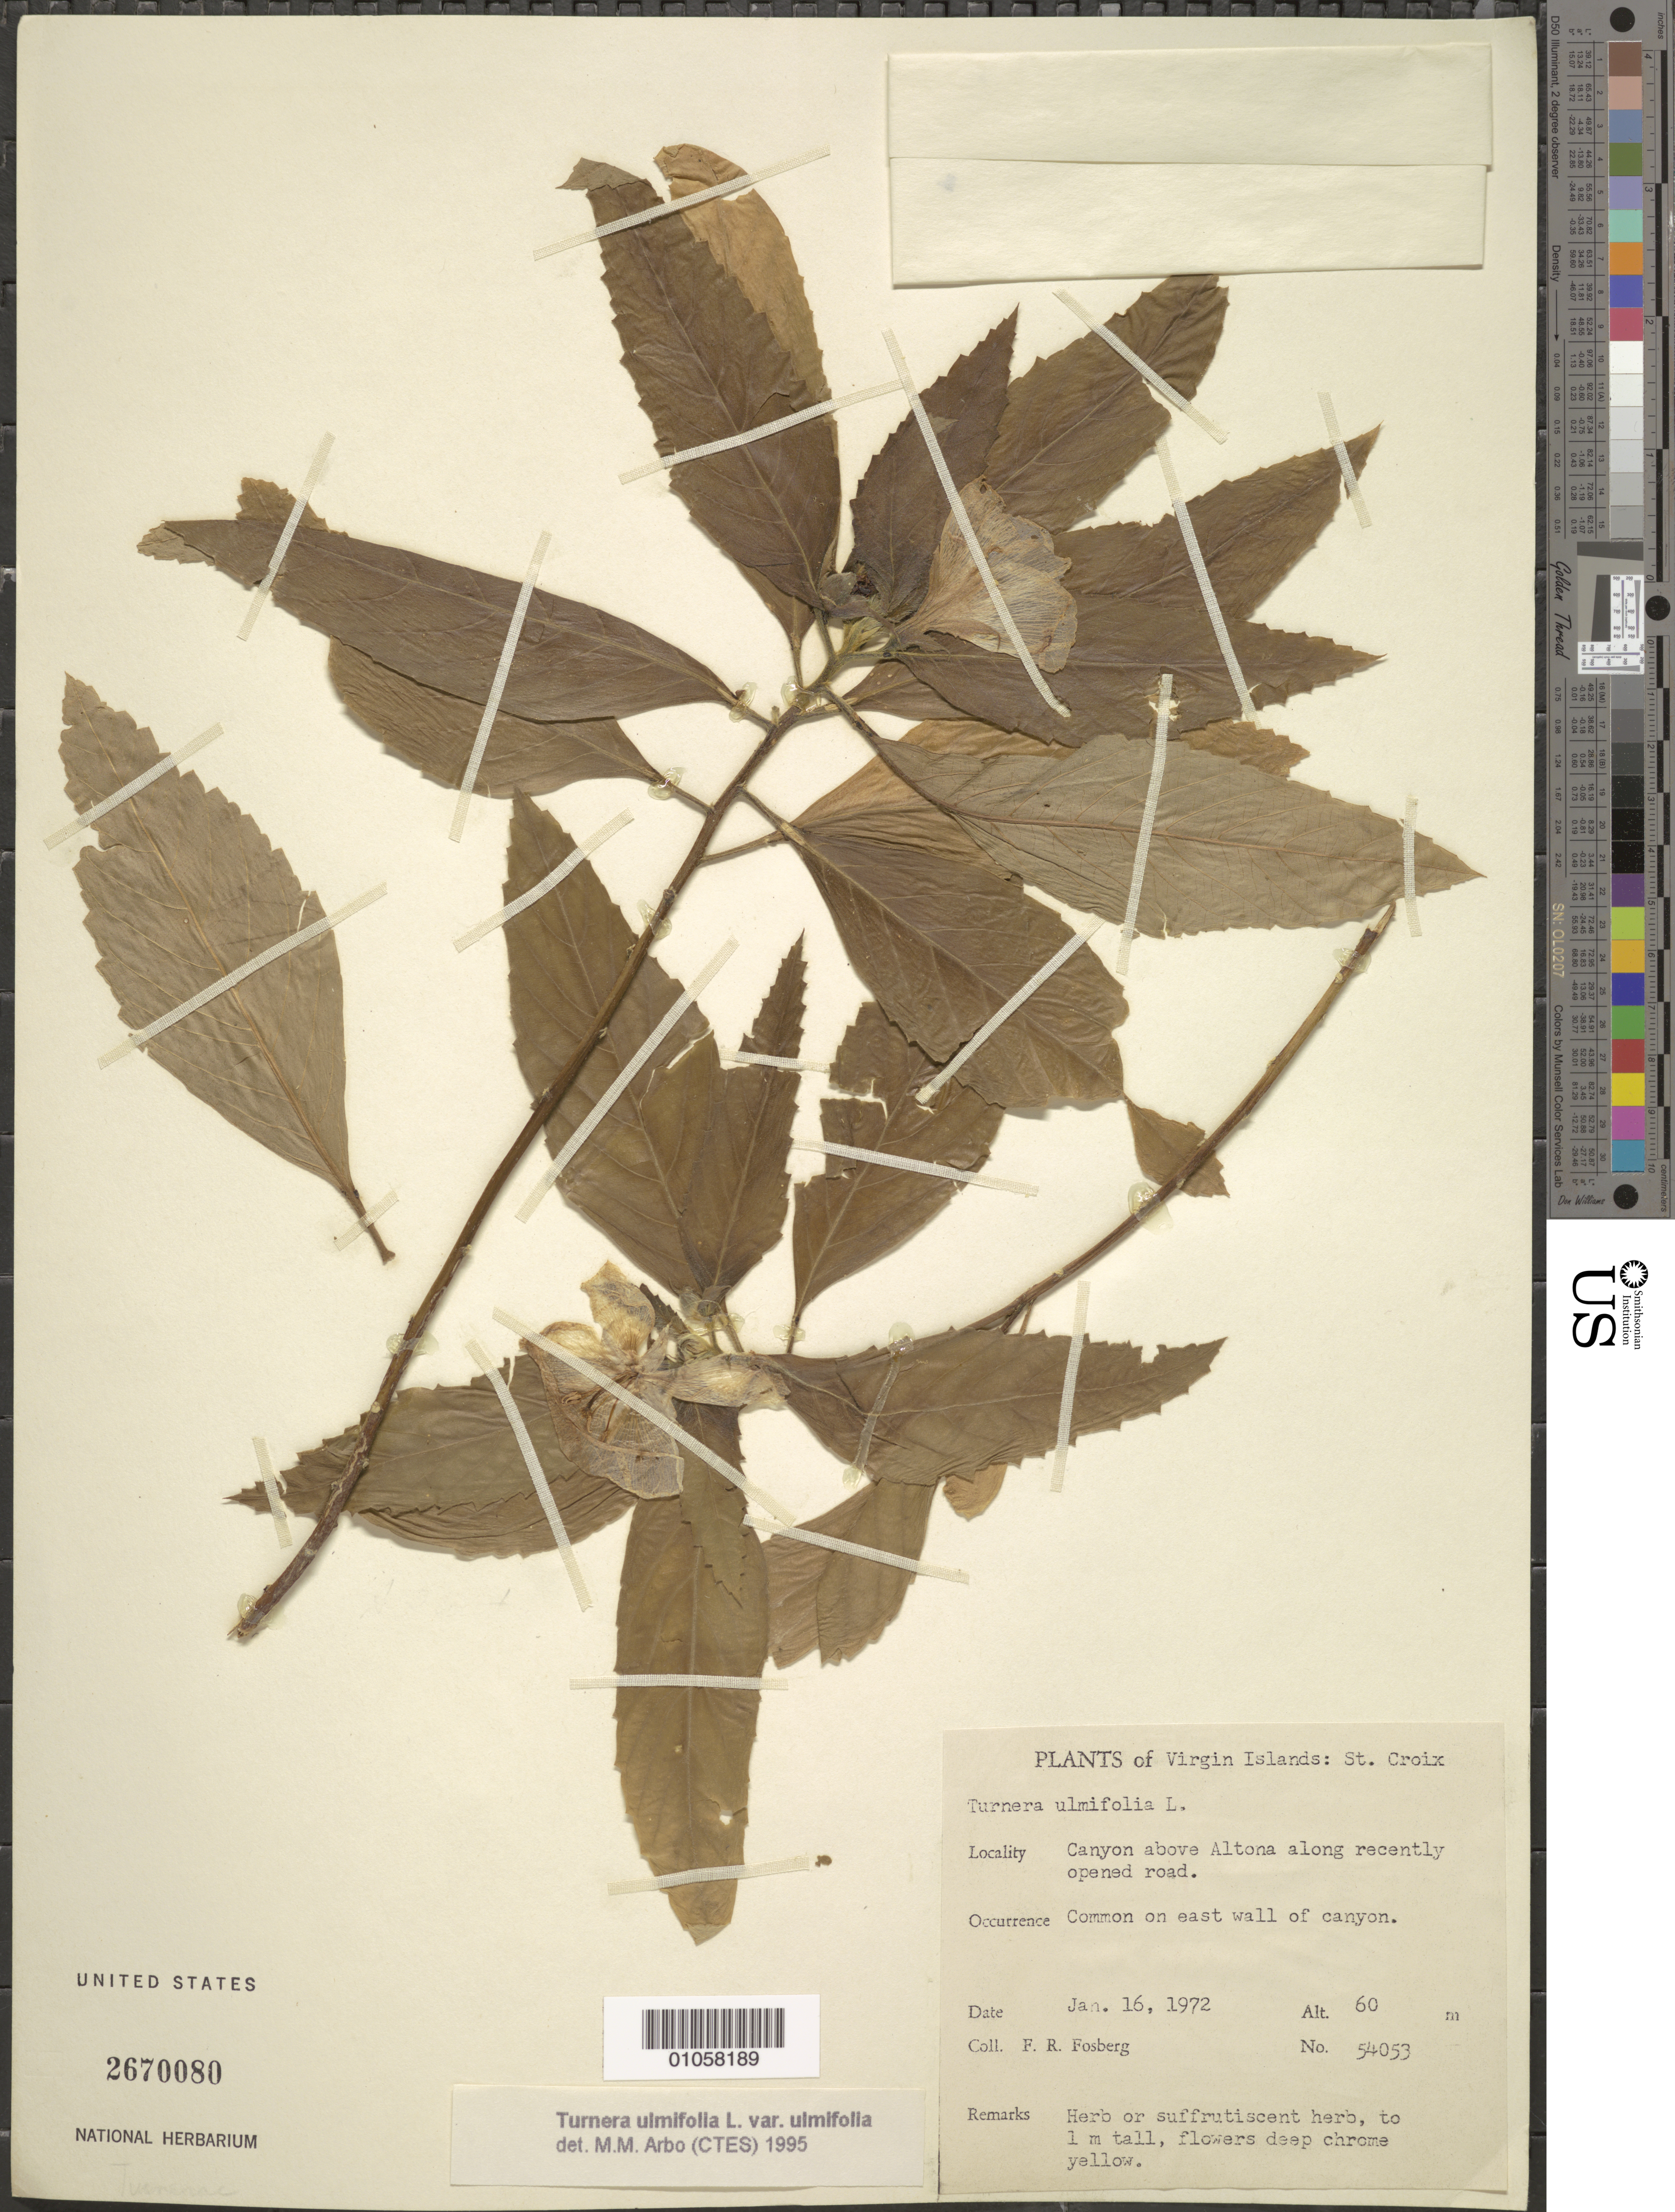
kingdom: Plantae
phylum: Tracheophyta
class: Magnoliopsida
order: Malpighiales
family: Turneraceae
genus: Turnera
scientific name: Turnera ulmifolia var. ulmifolia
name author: L.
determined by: Arbo, M. M.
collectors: F. R. Fosberg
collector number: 54053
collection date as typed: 16 Jan 1972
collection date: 1972-01-16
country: U.S. Virgin Islands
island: St. Croix I.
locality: Altona, canyon above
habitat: Common on east wall of canyon, recently opened road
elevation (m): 60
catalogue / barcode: US 2670080